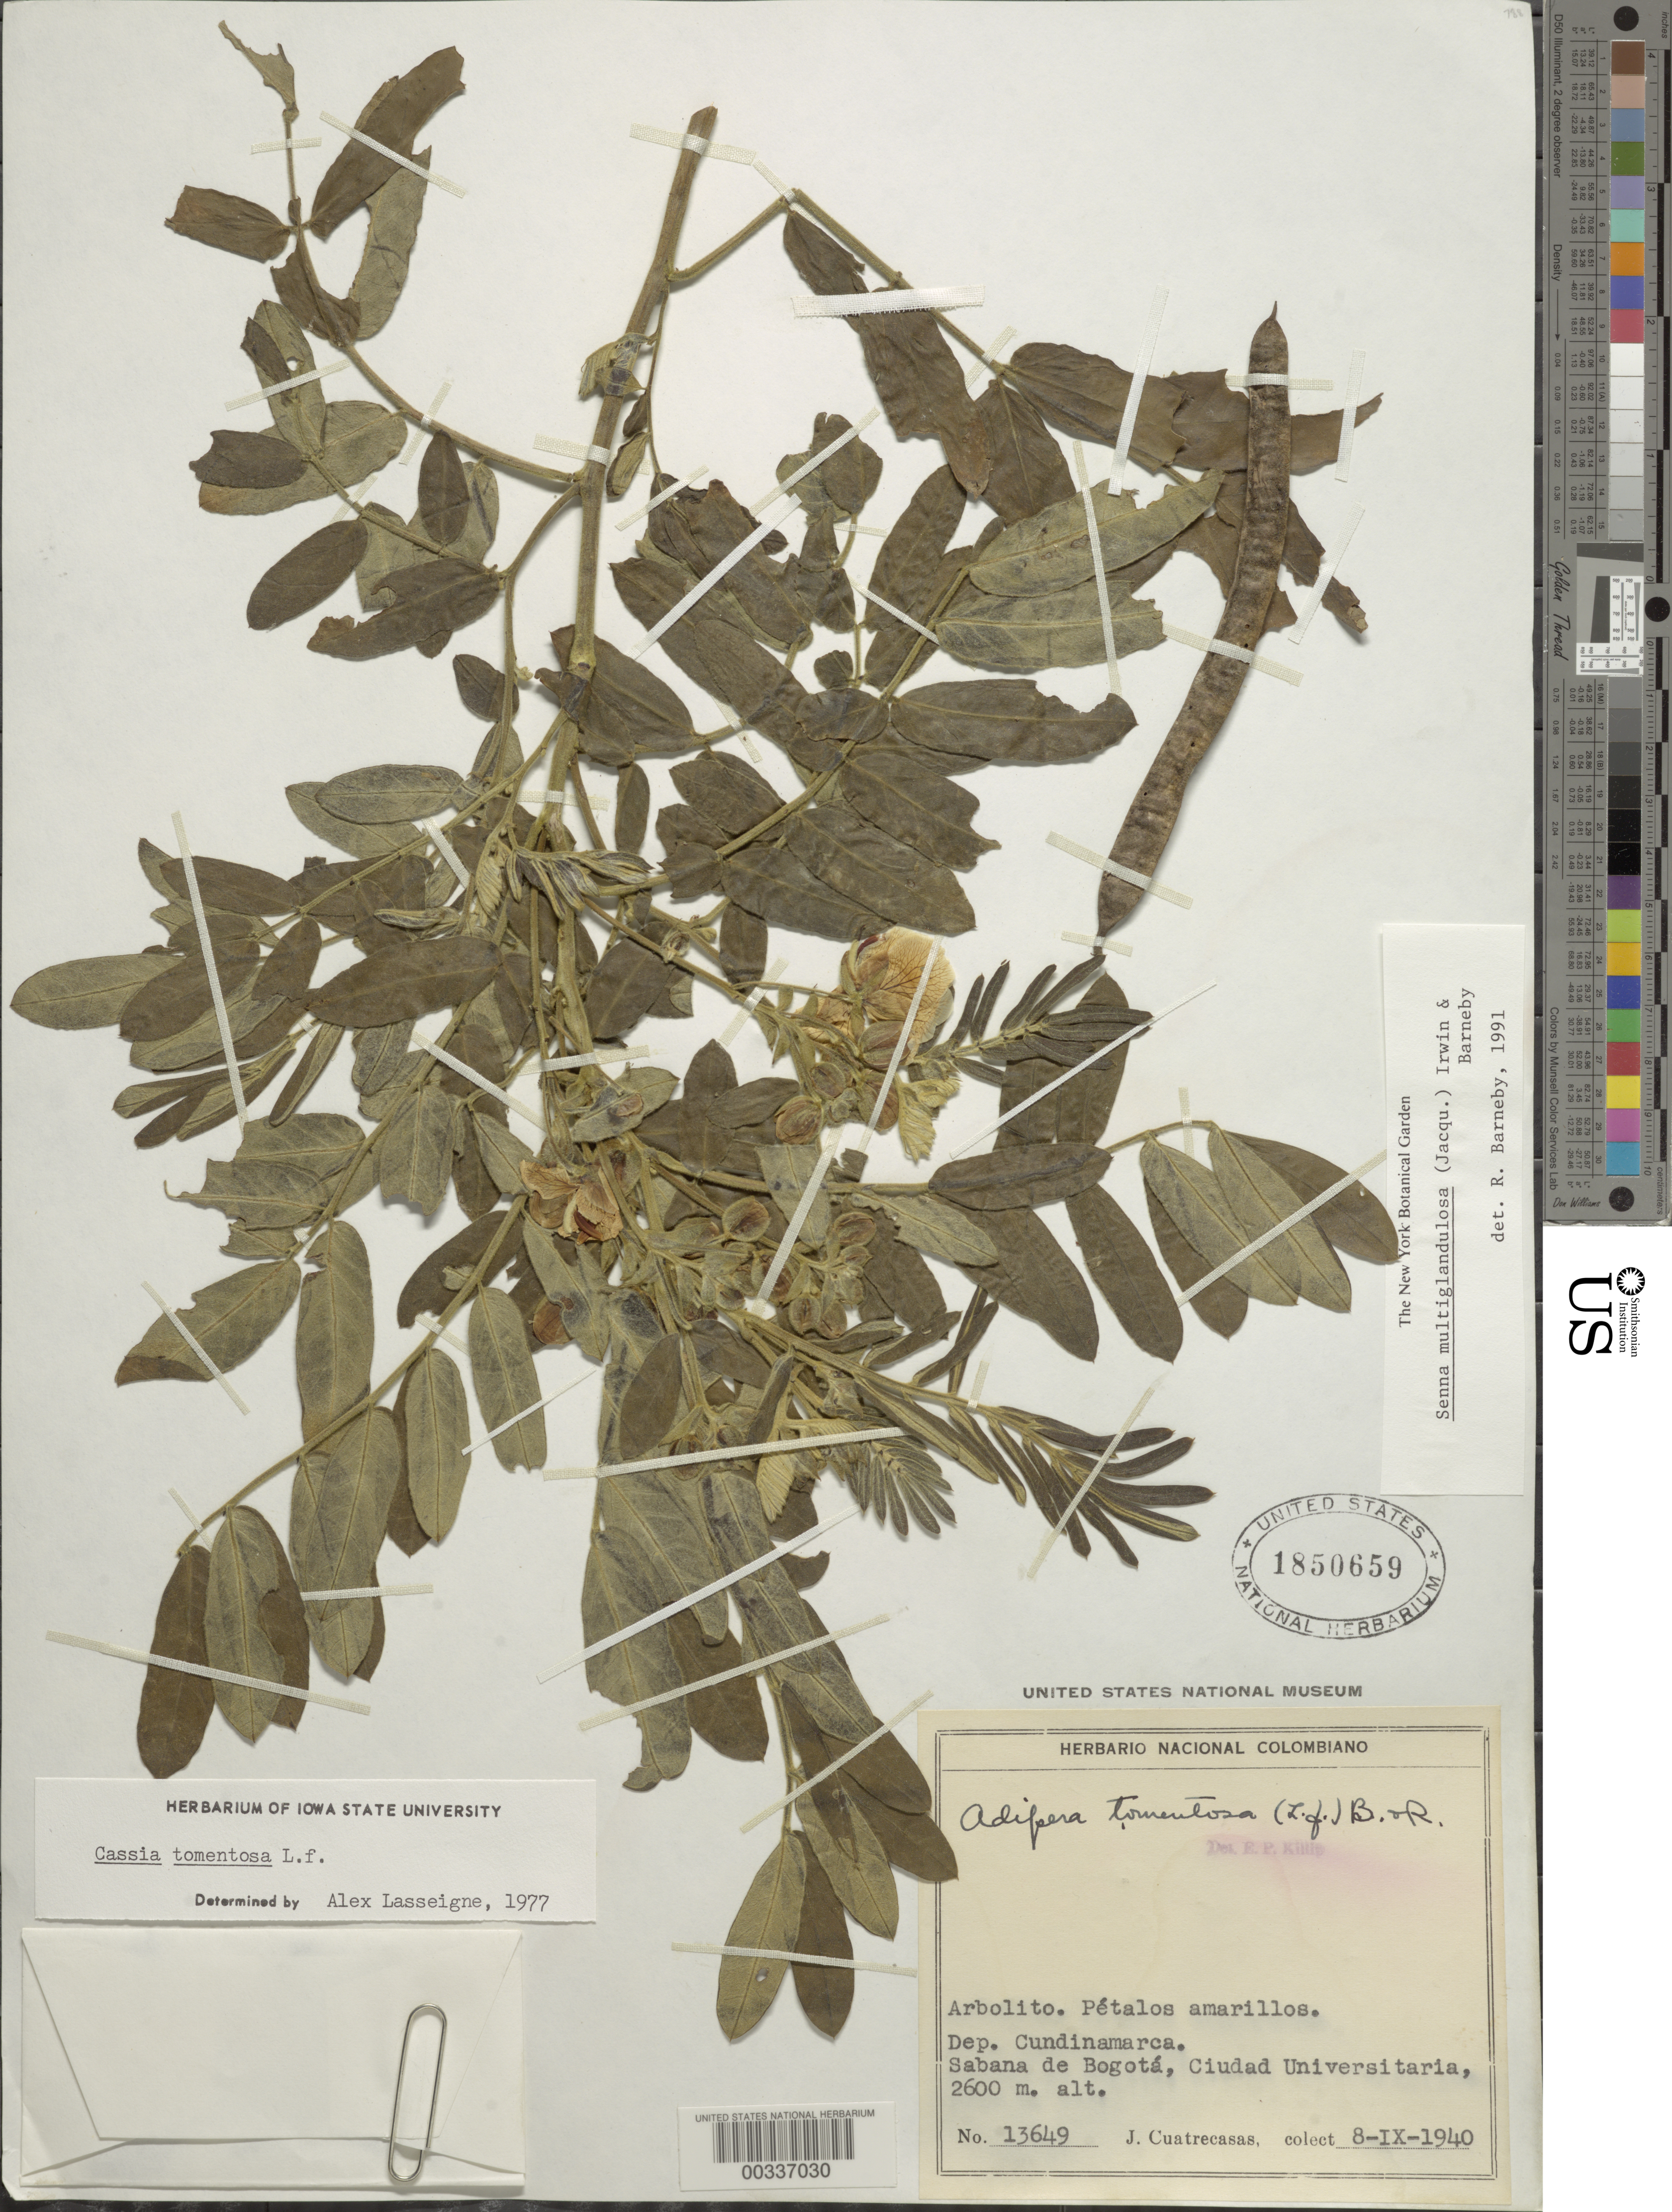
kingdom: Plantae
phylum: Tracheophyta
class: Magnoliopsida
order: Fabales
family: Fabaceae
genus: Senna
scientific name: Senna multiglandulosa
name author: (Jacq.) H.S. Irwin & Barneby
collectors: J. Cuatrecasas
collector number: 13649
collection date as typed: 08 Sep 1940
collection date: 1940-09-08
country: Colombia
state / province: Bogota D.C.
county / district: Bogotá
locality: Sabana de Bogota, Ciudad Universitaria. [department originally recorded as Cundinamarca.]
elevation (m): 2600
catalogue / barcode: US 1850659